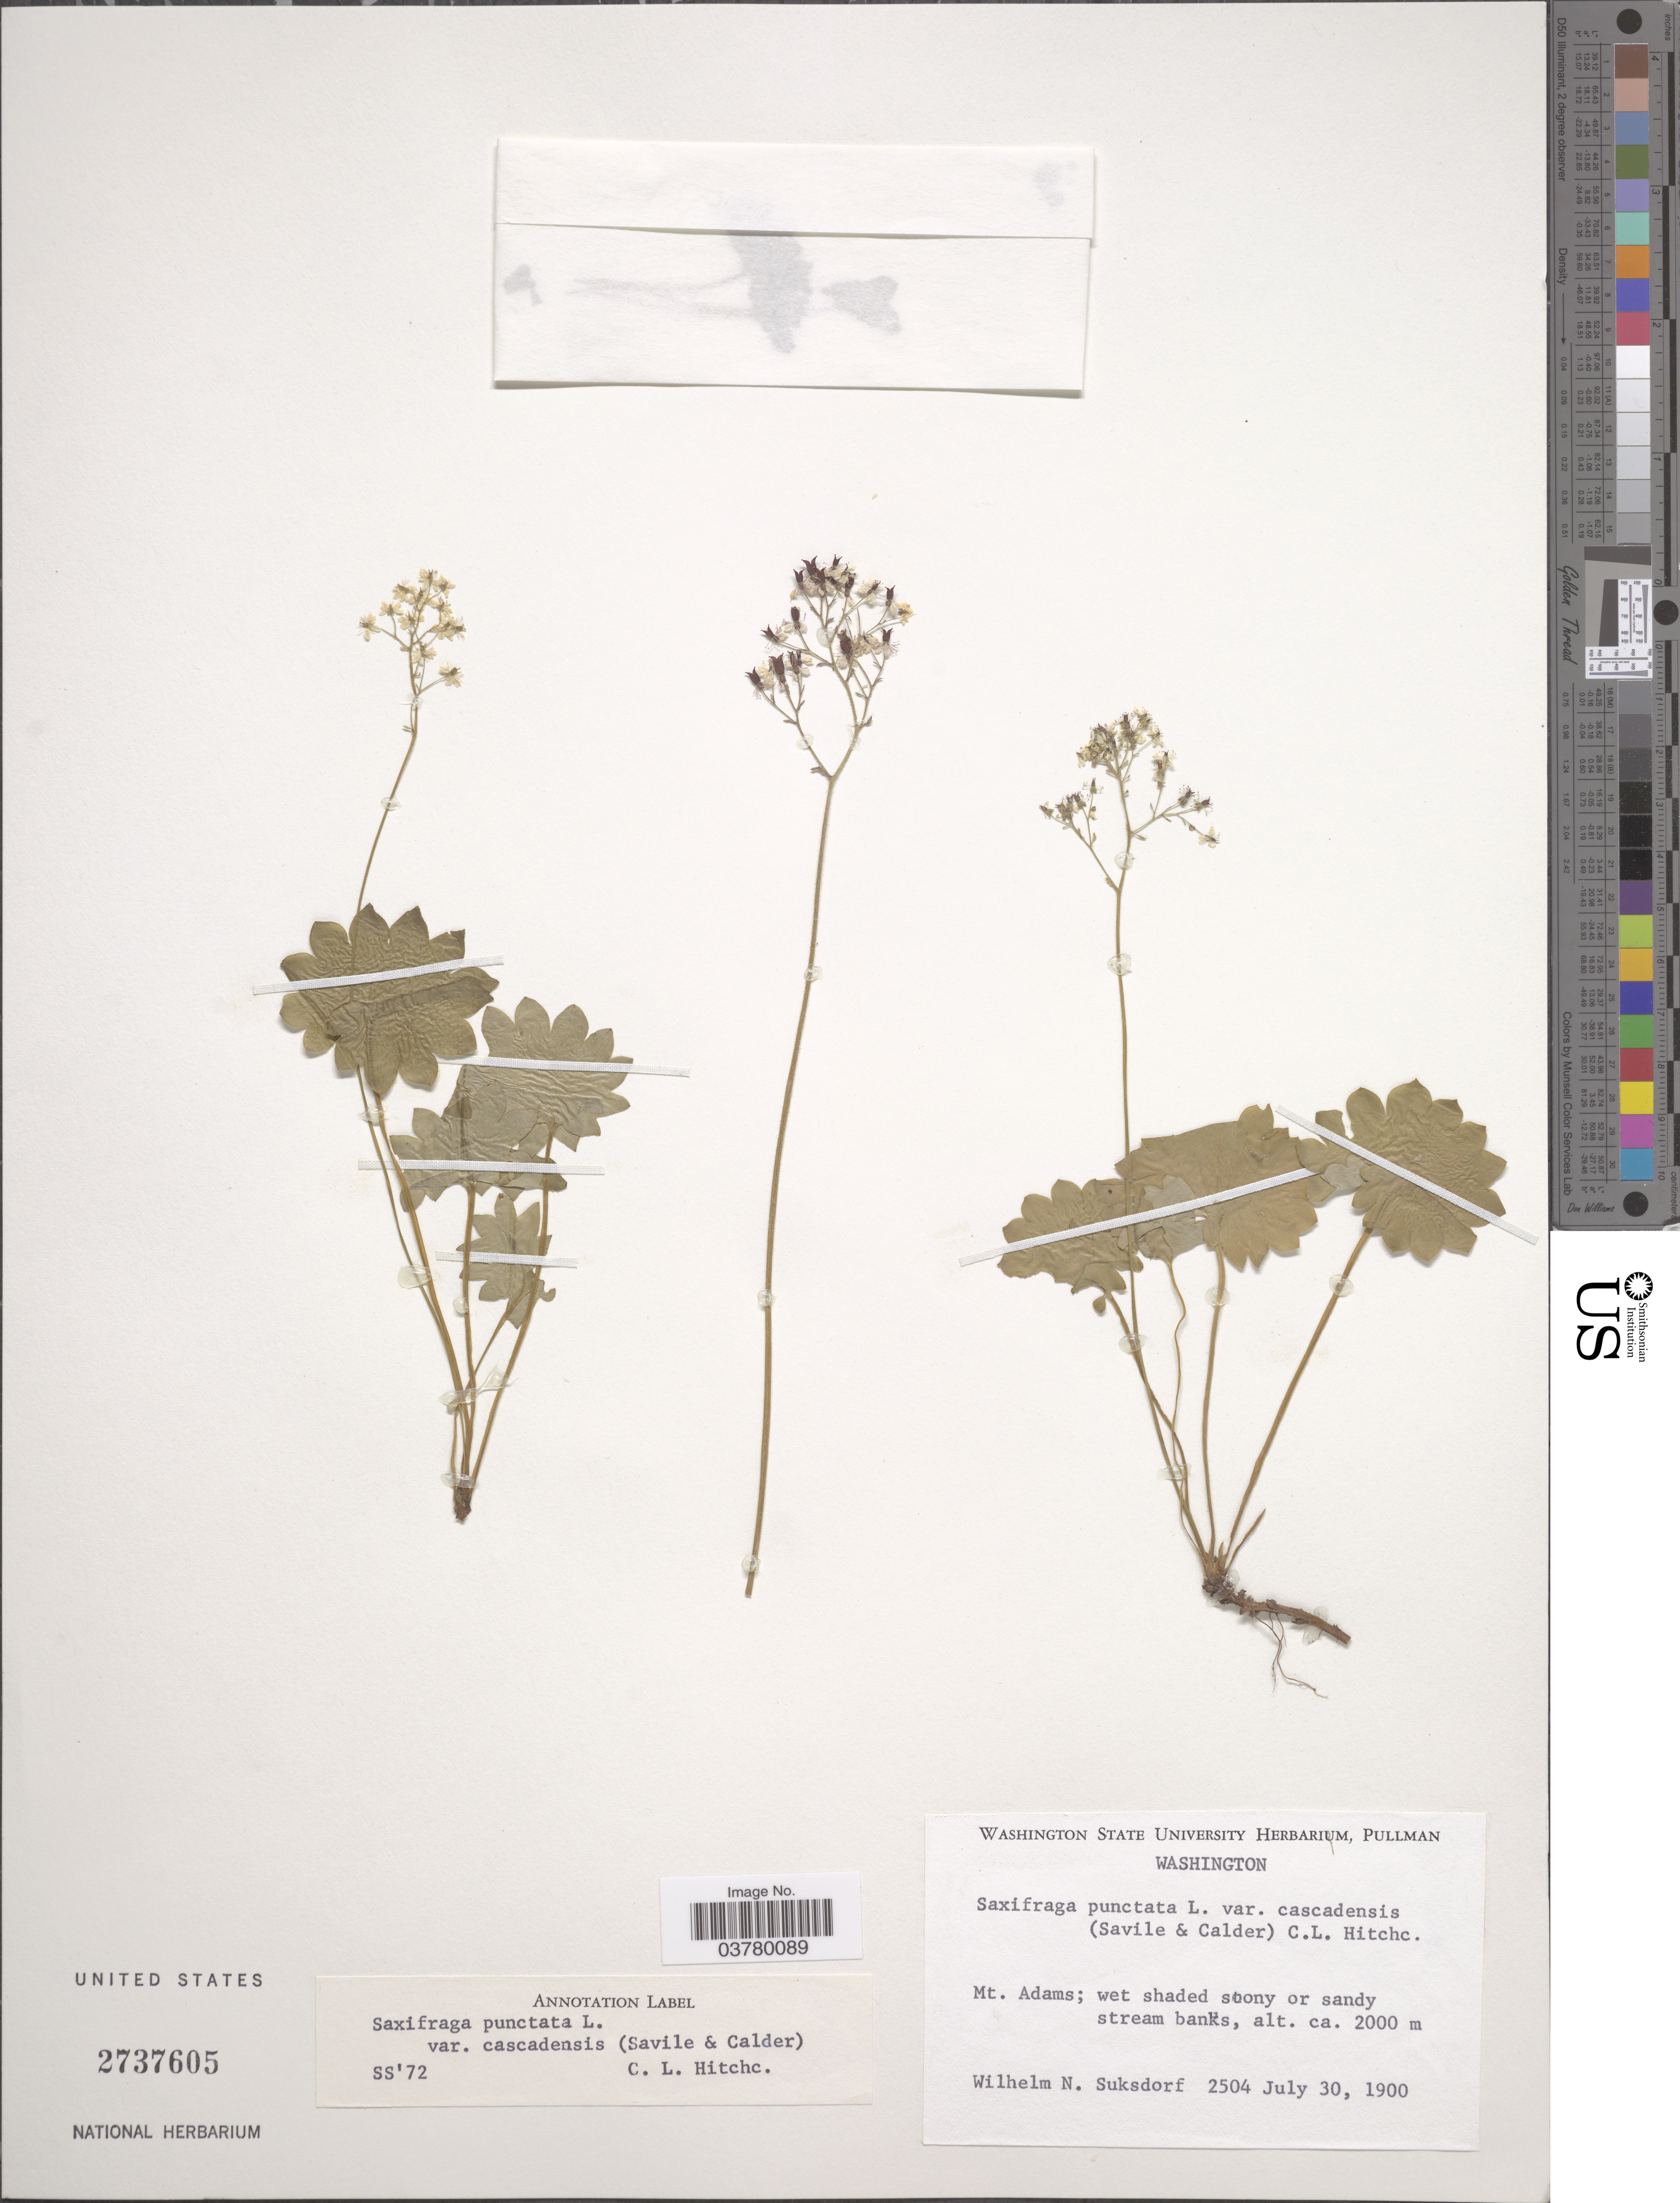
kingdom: Plantae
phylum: Tracheophyta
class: Magnoliopsida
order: Saxifragales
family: Saxifragaceae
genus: Micranthes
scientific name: Micranthes nelsoniana var. cascadensis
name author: (Calder & Savile) Gornall & H. Ohba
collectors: W. N. Suksdorf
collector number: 2504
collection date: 1900-07-30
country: United States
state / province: Washington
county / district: Yakima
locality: Mt. Adams.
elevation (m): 2000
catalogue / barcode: US 2737605